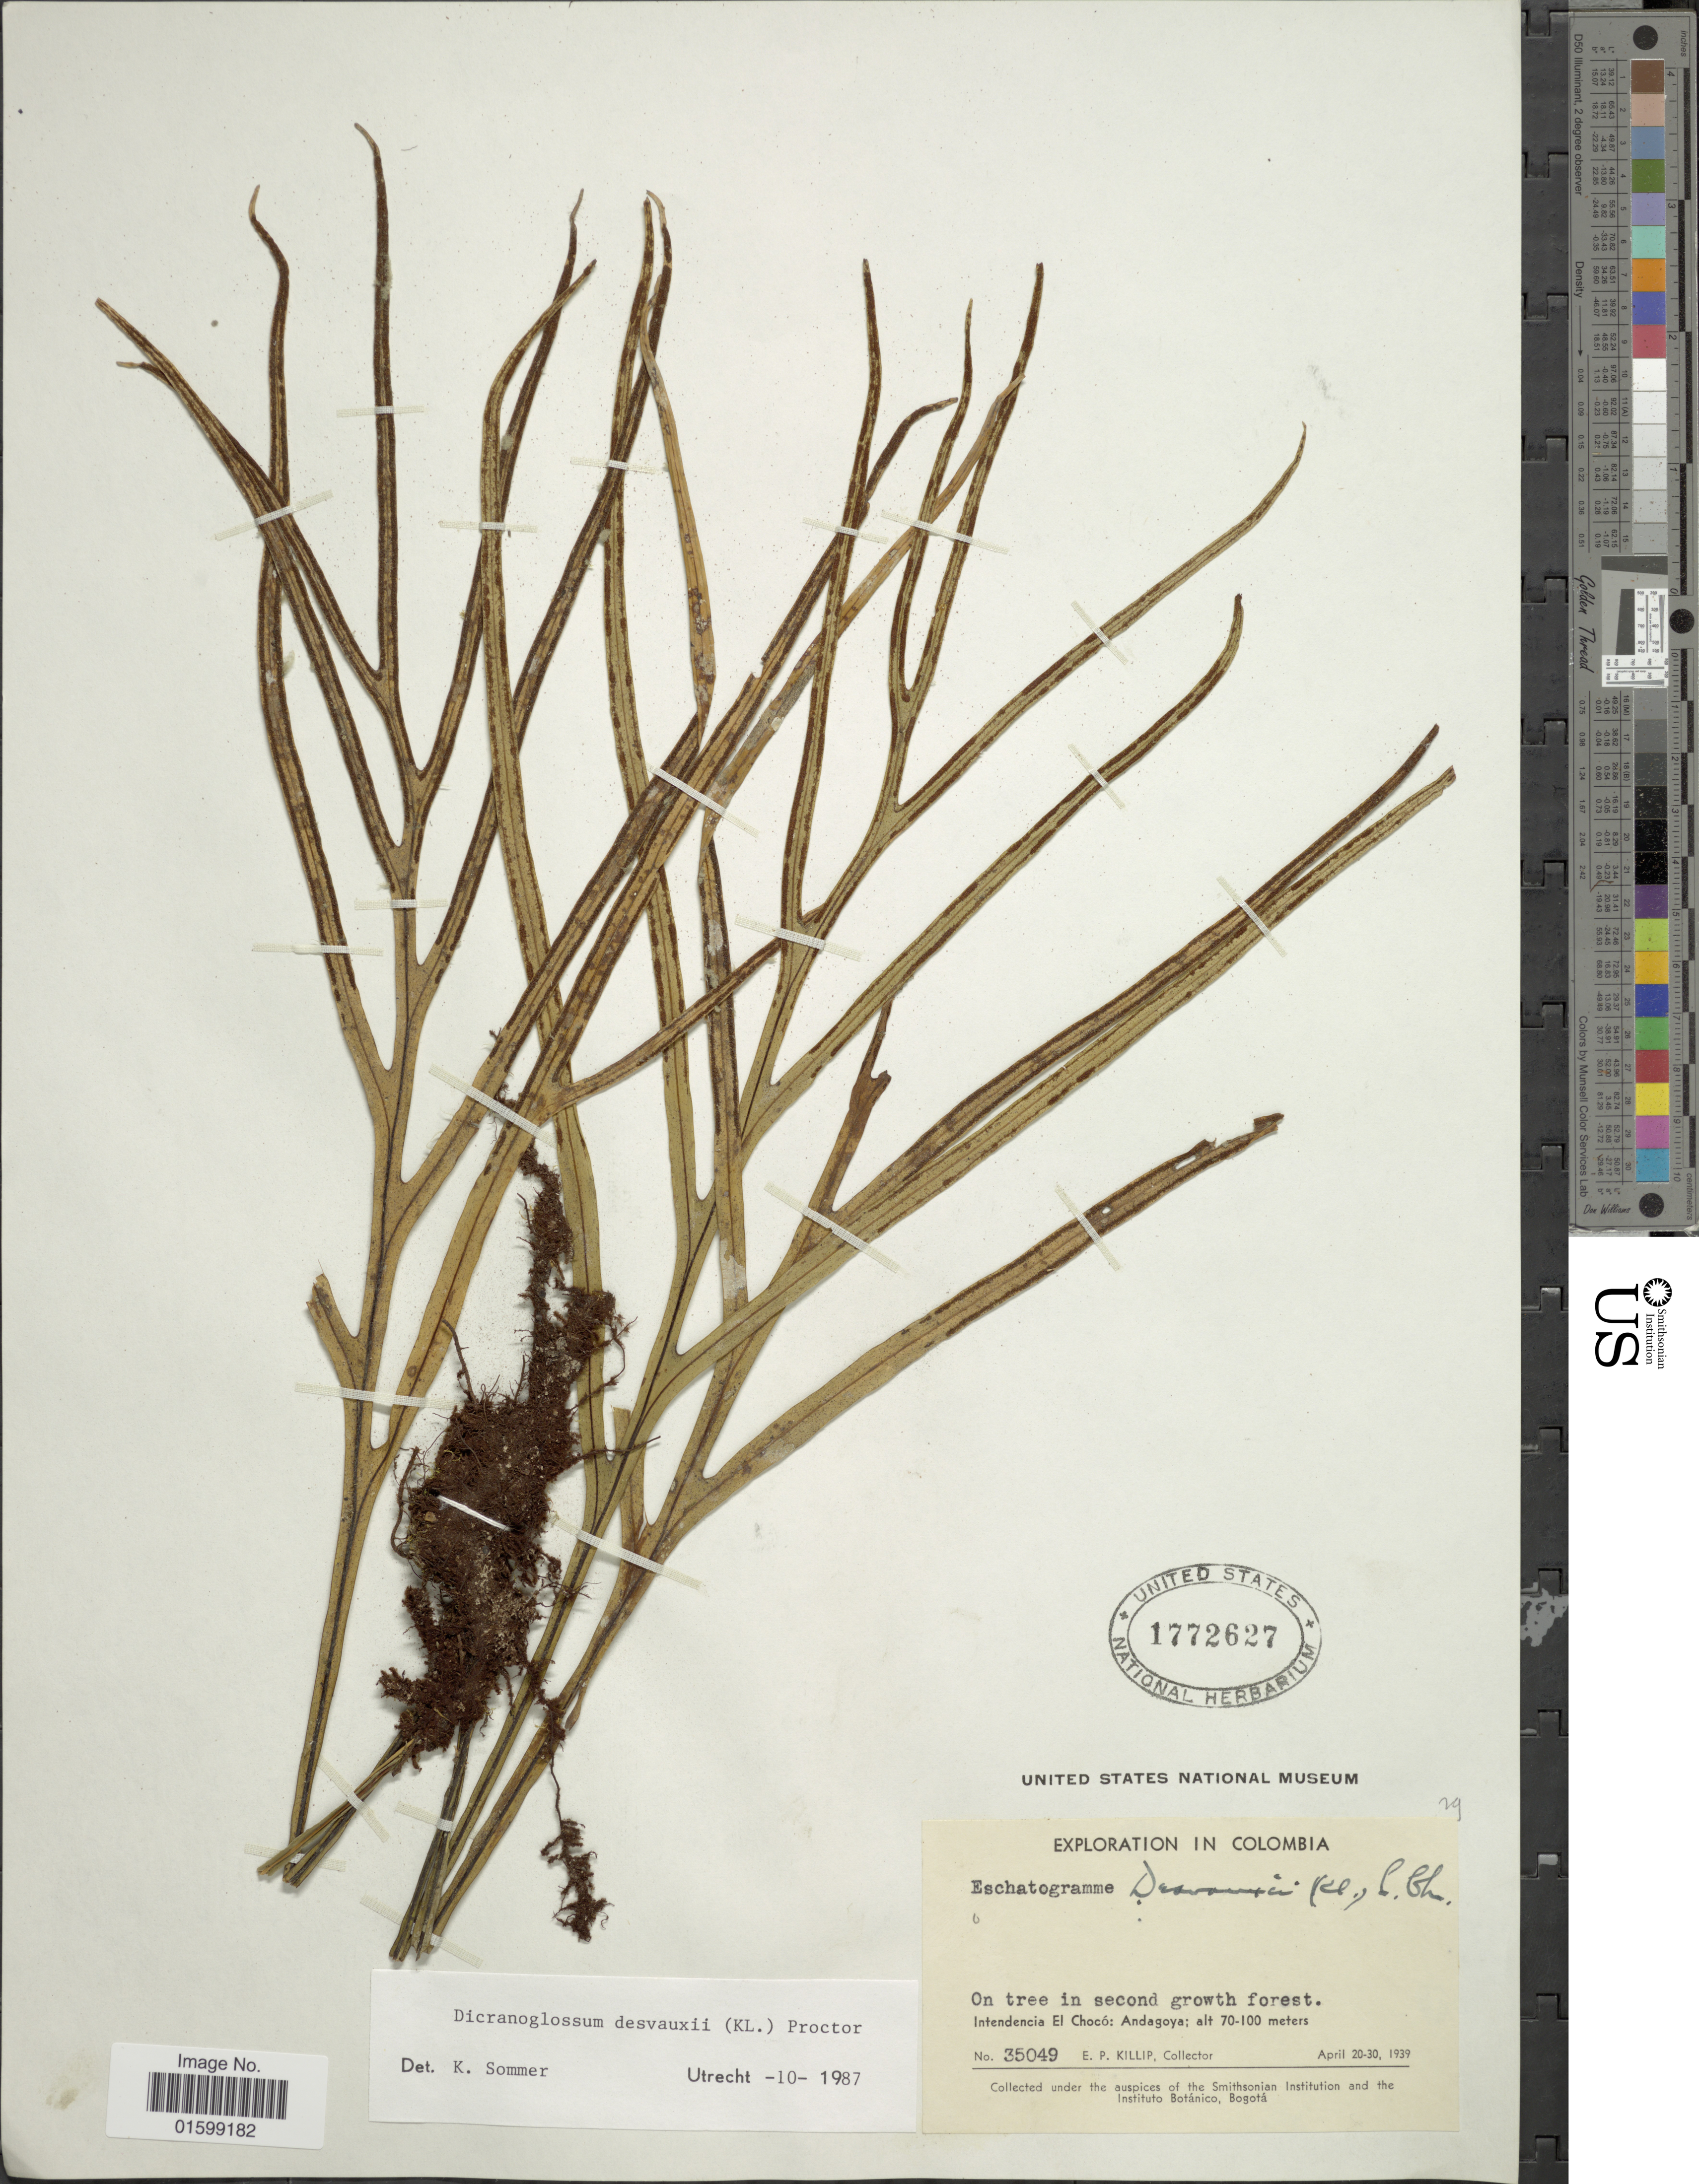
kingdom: Plantae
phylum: Tracheophyta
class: Polypodiopsida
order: Polypodiales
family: Polypodiaceae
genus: Pleopeltis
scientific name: Pleopeltis desvauxii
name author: (Klotzsch) Salino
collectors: E. P. Killip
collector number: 35049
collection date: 1939-04-20/1939-04-30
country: Colombia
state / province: Chocó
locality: On tree in second growth forest, intendecia El Chocó: Andagoya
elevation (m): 70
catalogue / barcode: US 1772627